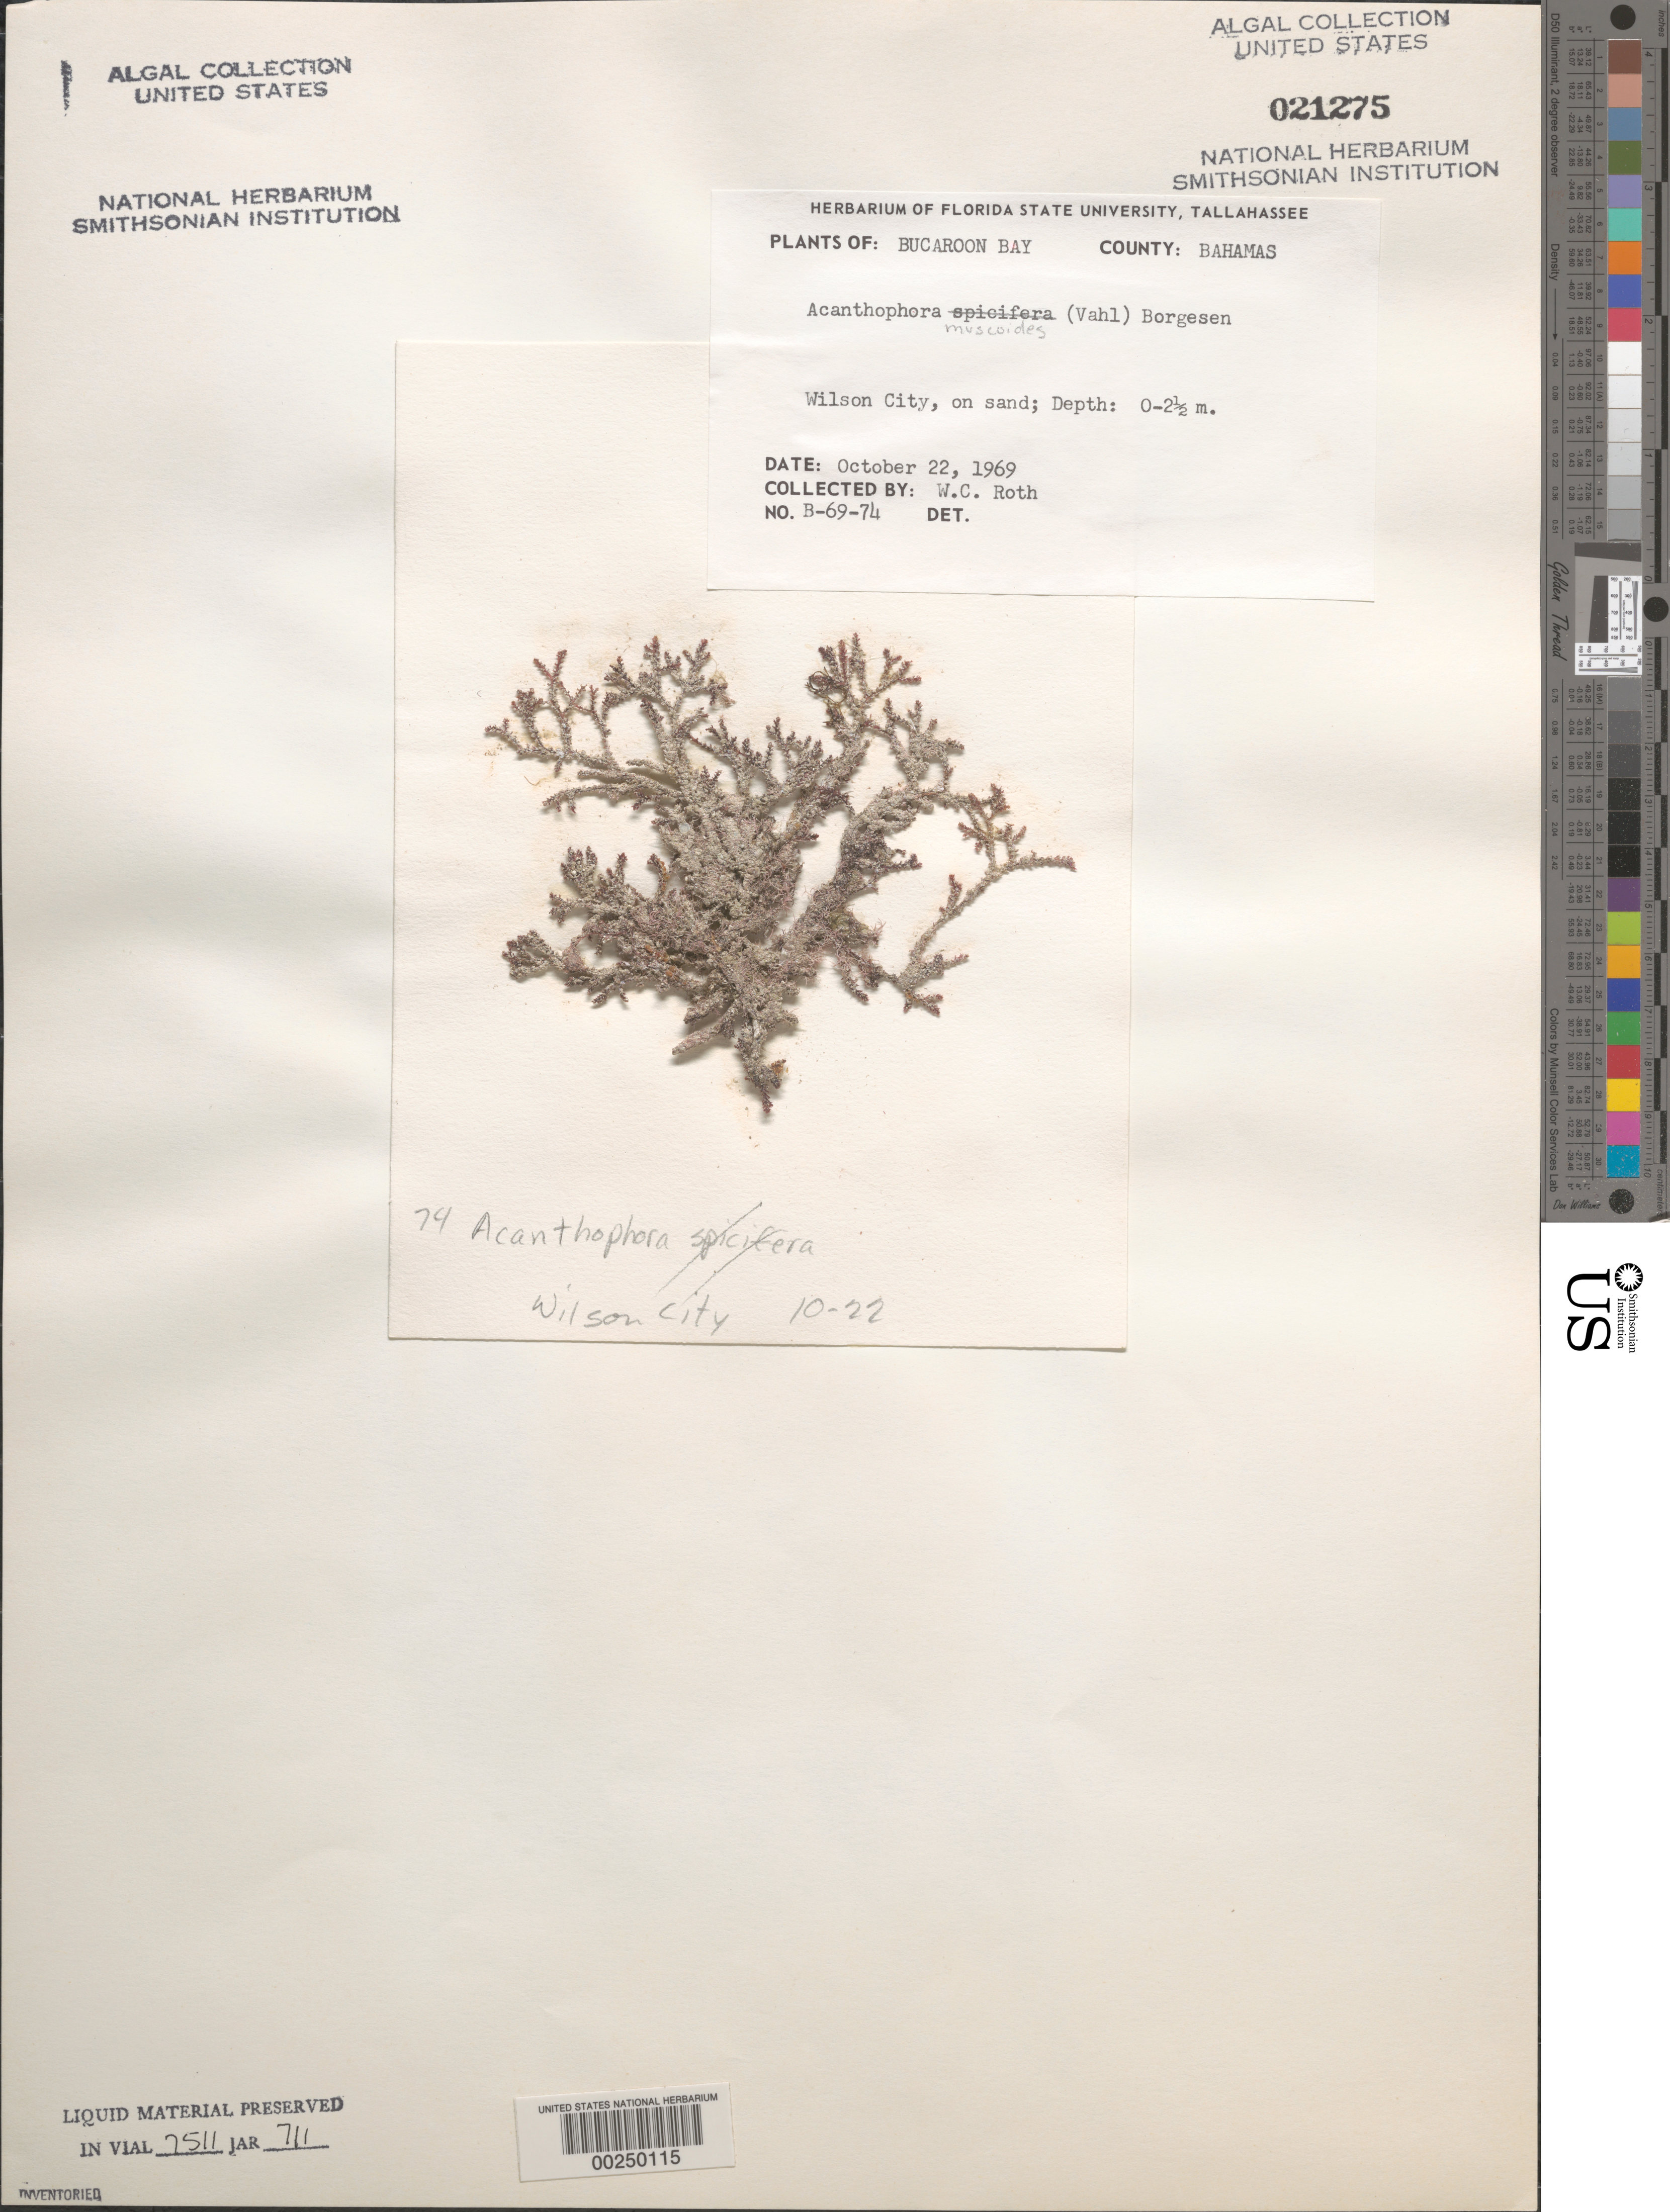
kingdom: Plantae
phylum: Rhodophyta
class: Florideophyceae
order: Ceramiales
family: Rhodomelaceae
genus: Acanthophora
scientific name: Acanthophora muscoides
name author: (C. Agardh) Bory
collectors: W. C. Roth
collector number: B-69-74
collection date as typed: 22 Oct 1969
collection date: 1969-10-22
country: Bahamas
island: Great Abaco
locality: Wilson City, Buckaroon Bay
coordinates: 26 22'00" N, 77 02'00" W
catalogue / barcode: US 21275